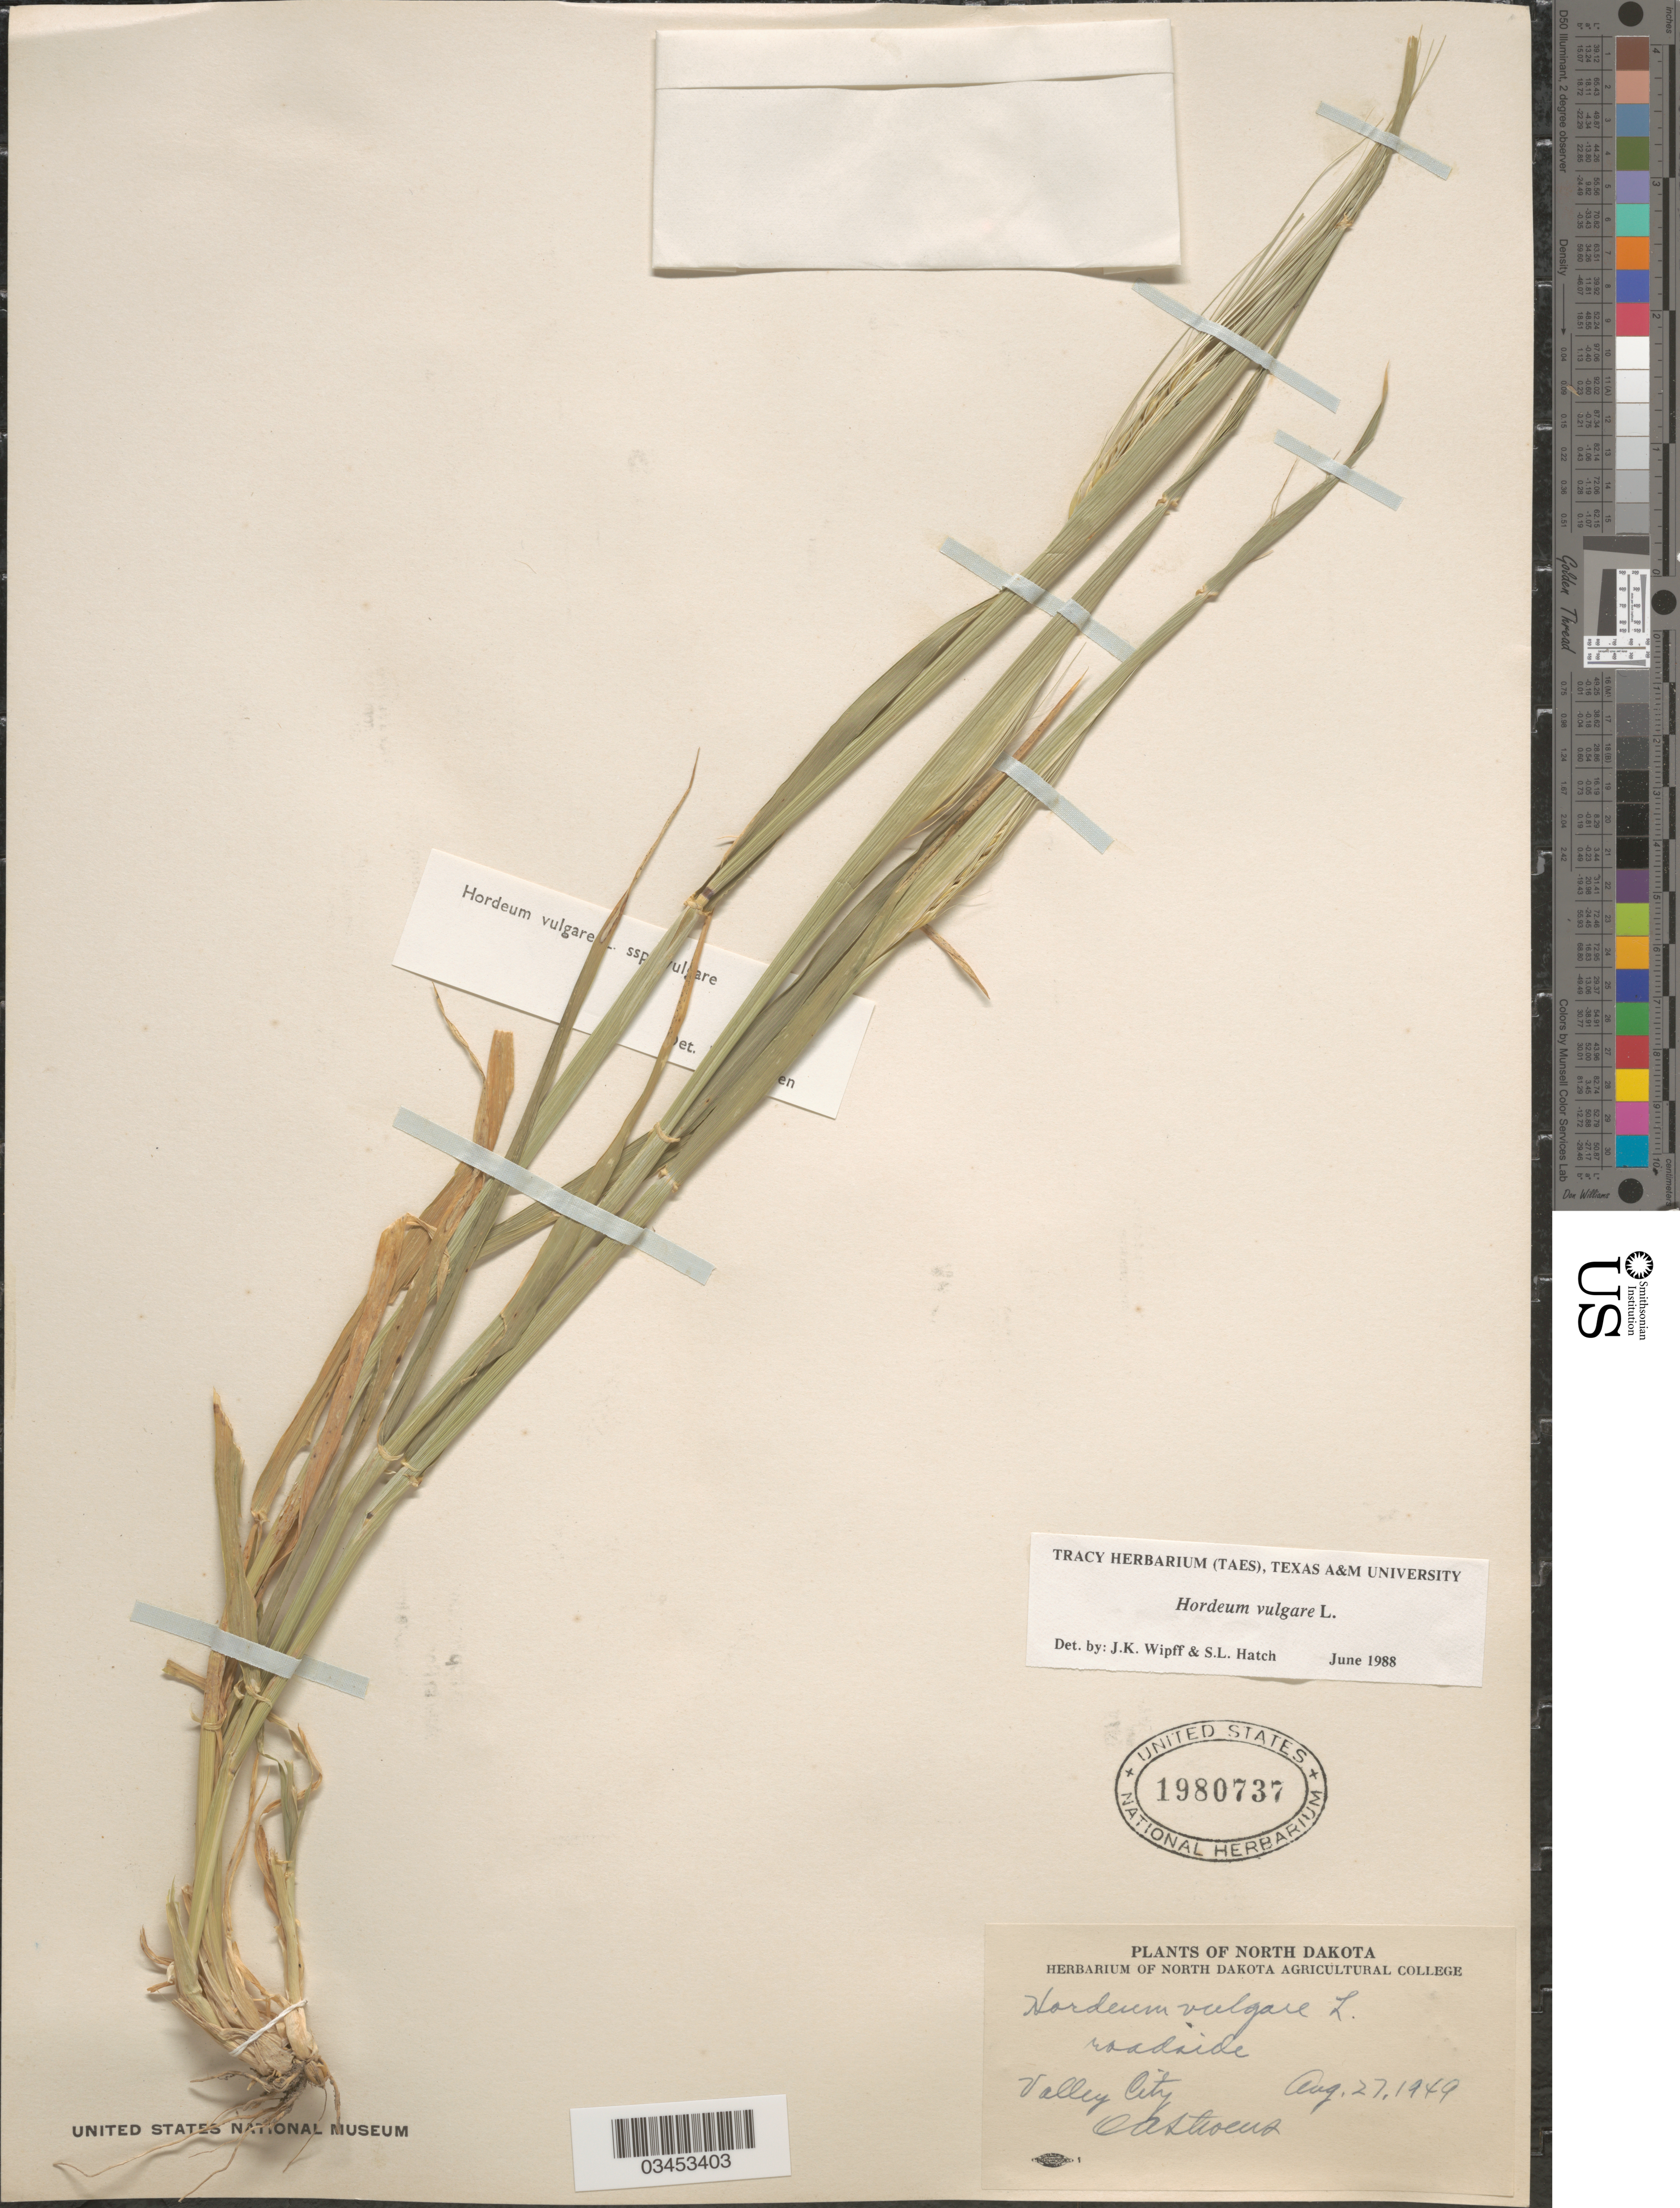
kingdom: Plantae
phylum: Tracheophyta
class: Liliopsida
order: Poales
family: Poaceae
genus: Hordeum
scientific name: Hordeum vulgare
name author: L.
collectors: O. A. Stevens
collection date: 1949-08-27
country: United States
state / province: North Dakota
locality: Valley City.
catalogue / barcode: US 1980737